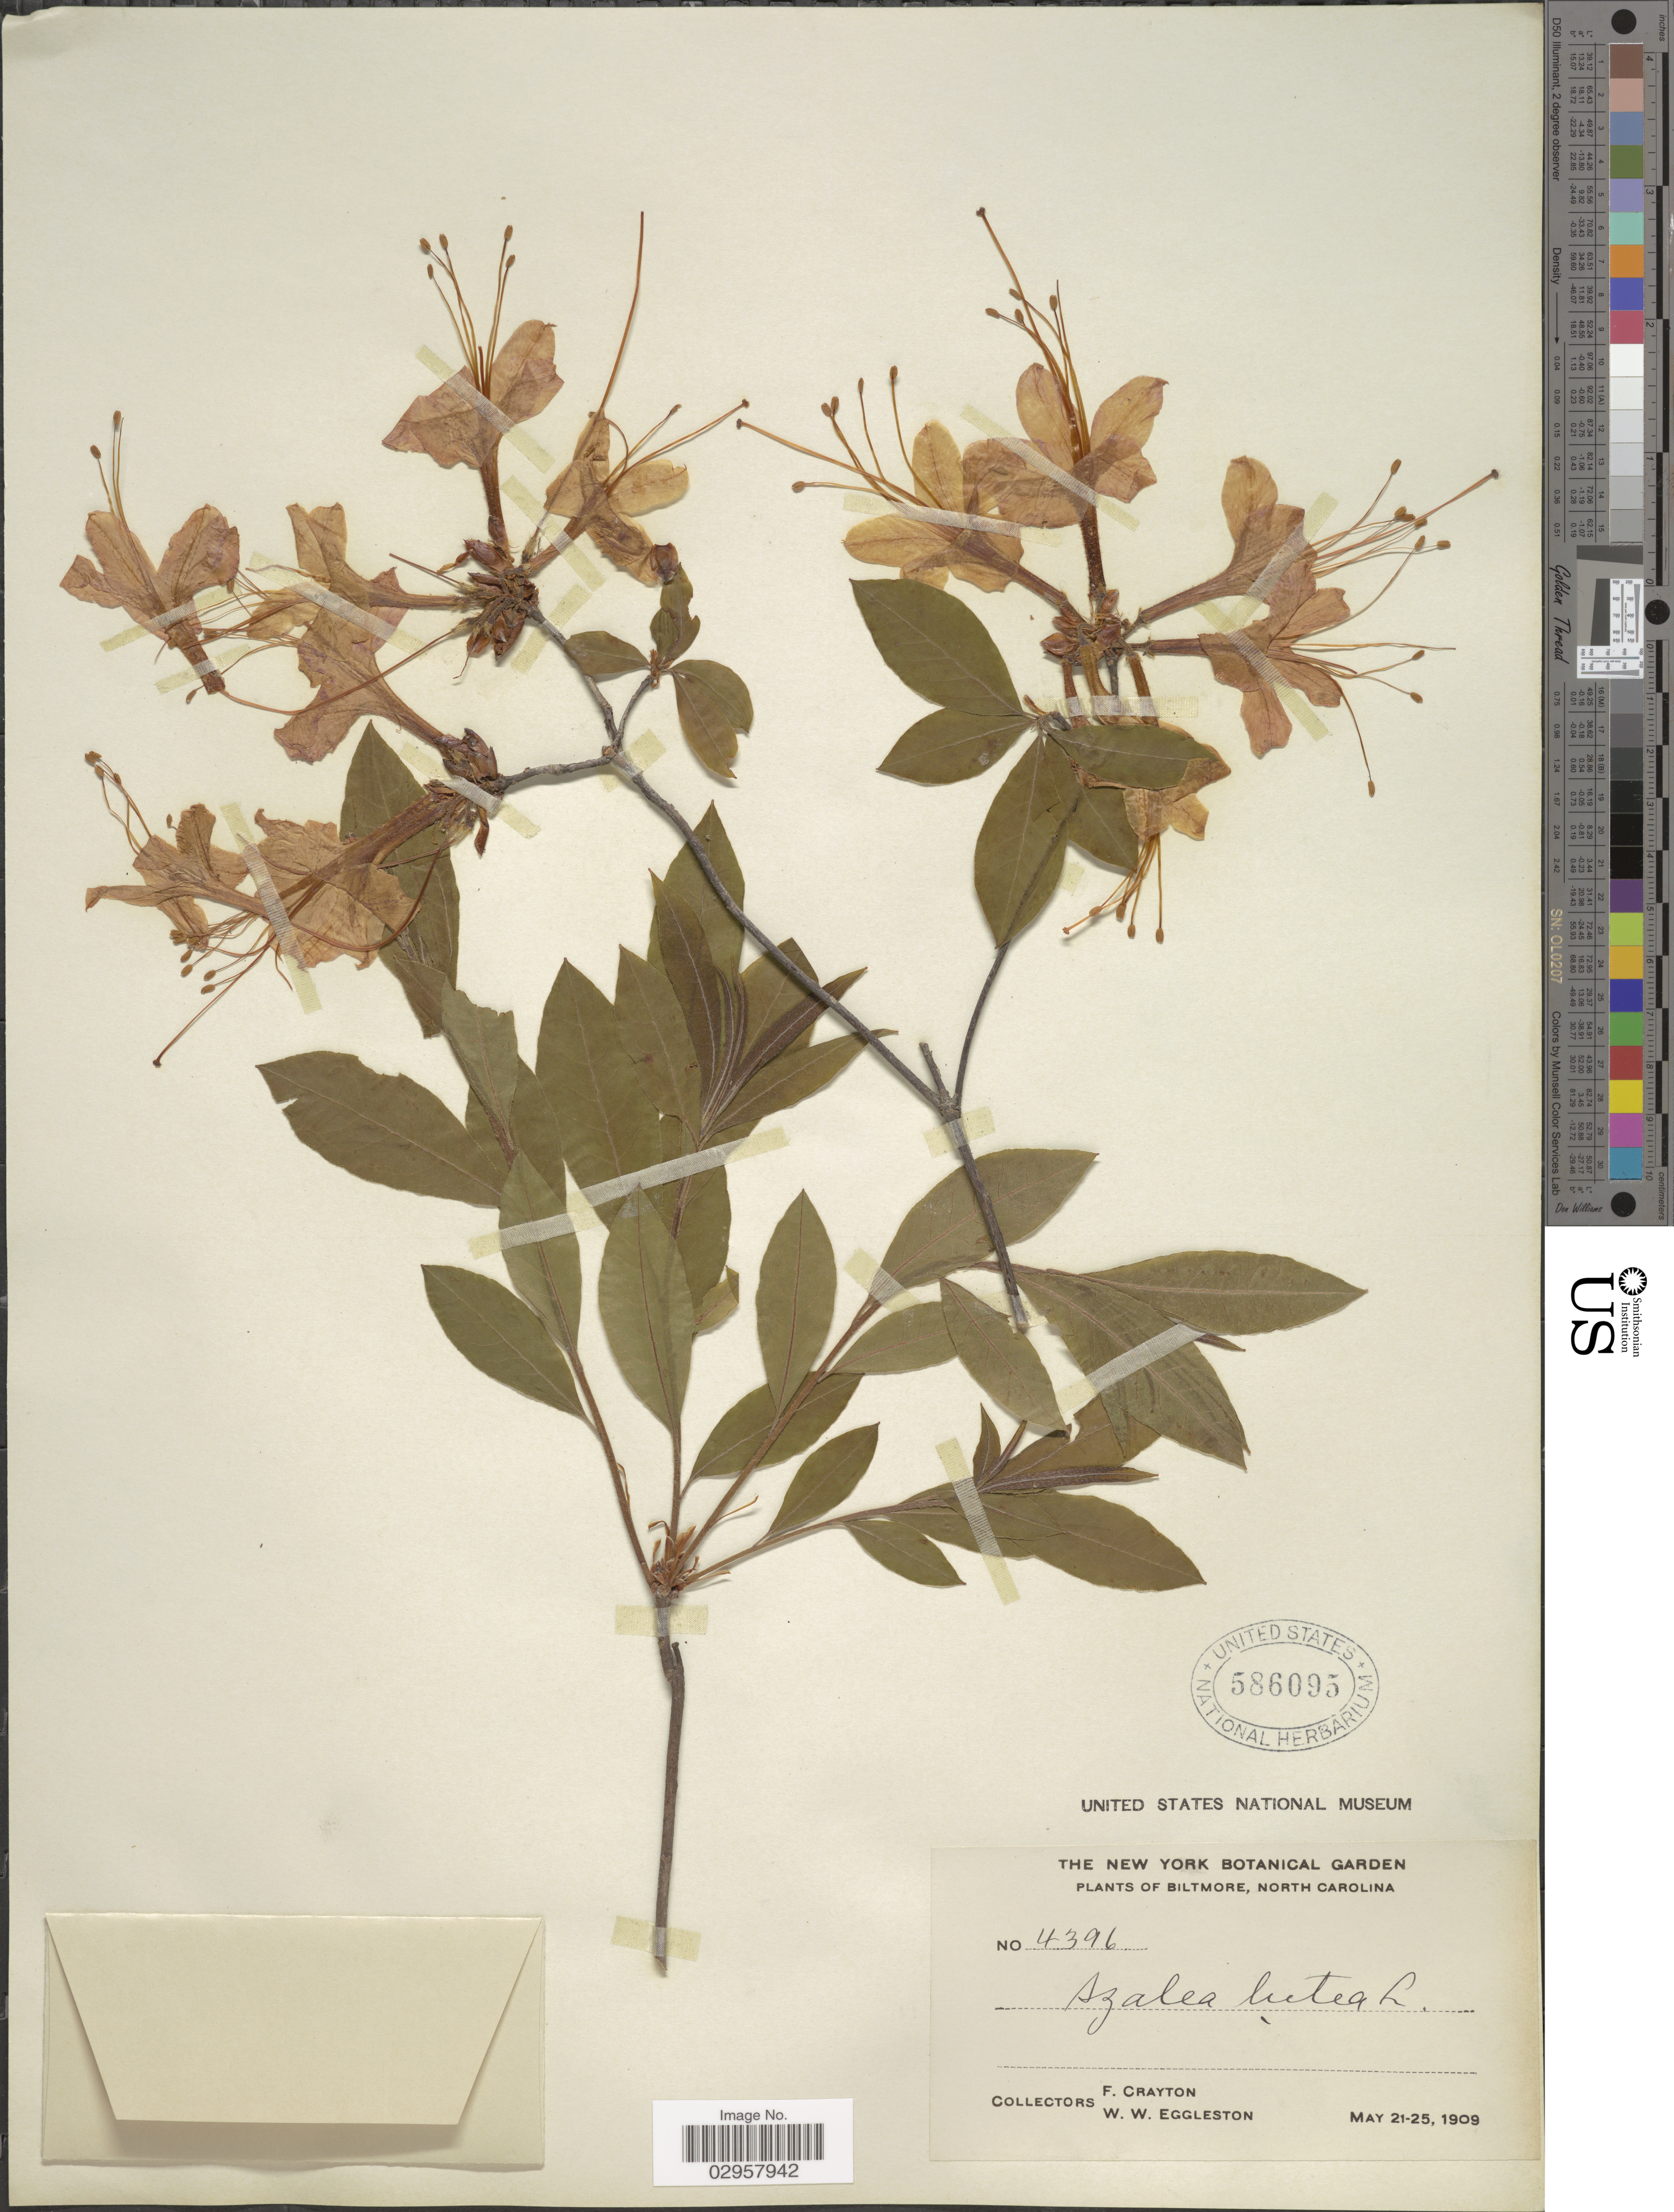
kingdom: Plantae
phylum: Tracheophyta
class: Magnoliopsida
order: Ericales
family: Ericaceae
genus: Rhododendron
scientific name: Rhododendron calendulaceum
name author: (Michx.) Torr.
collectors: F. Crayton & W. W. Eggleston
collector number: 4396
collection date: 1909-05-21/1909-05-25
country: United States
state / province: North Carolina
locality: Biltmore.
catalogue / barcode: US 586095